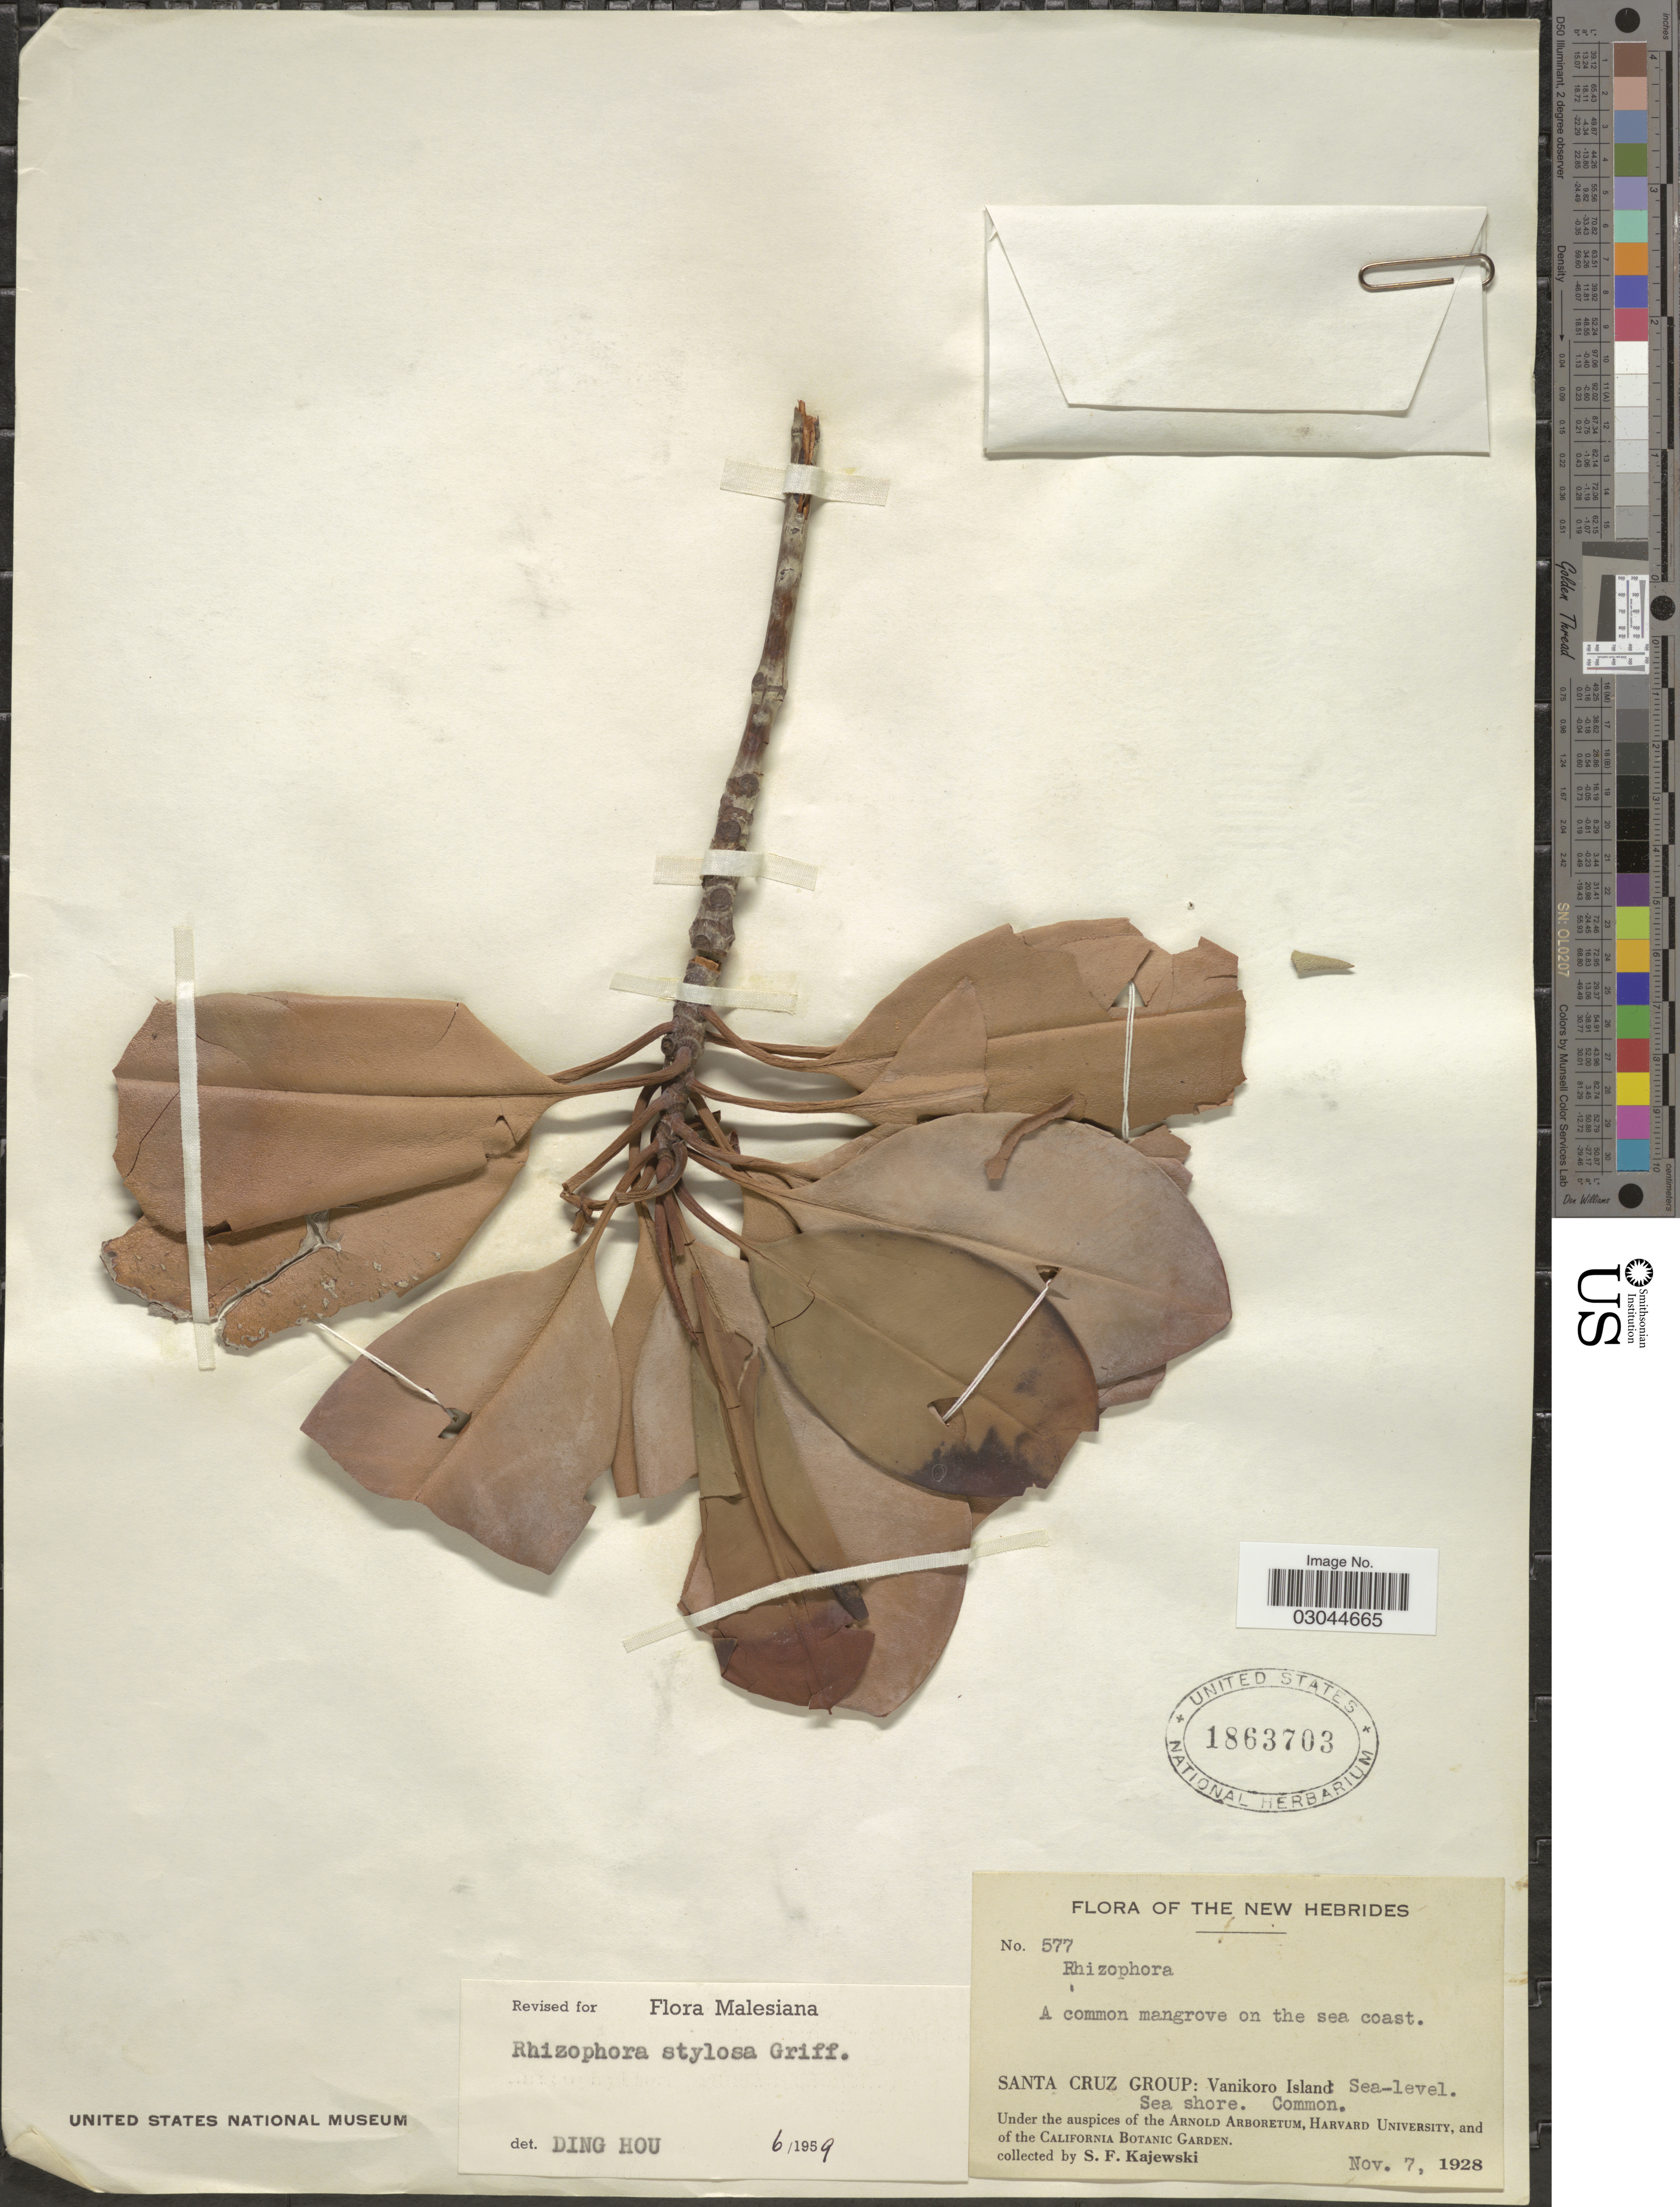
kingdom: Plantae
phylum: Tracheophyta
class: Magnoliopsida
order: Malpighiales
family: Rhizophoraceae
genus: Rhizophora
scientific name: Rhizophora stylosa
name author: Griff.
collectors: S. Kajewski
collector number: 577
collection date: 1928-11-07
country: Solomon Islands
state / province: Santa Cruz Is.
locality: The New Hebrides. Santa Cruz Group: Vanikoro Island. Sea shore.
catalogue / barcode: US 1863703